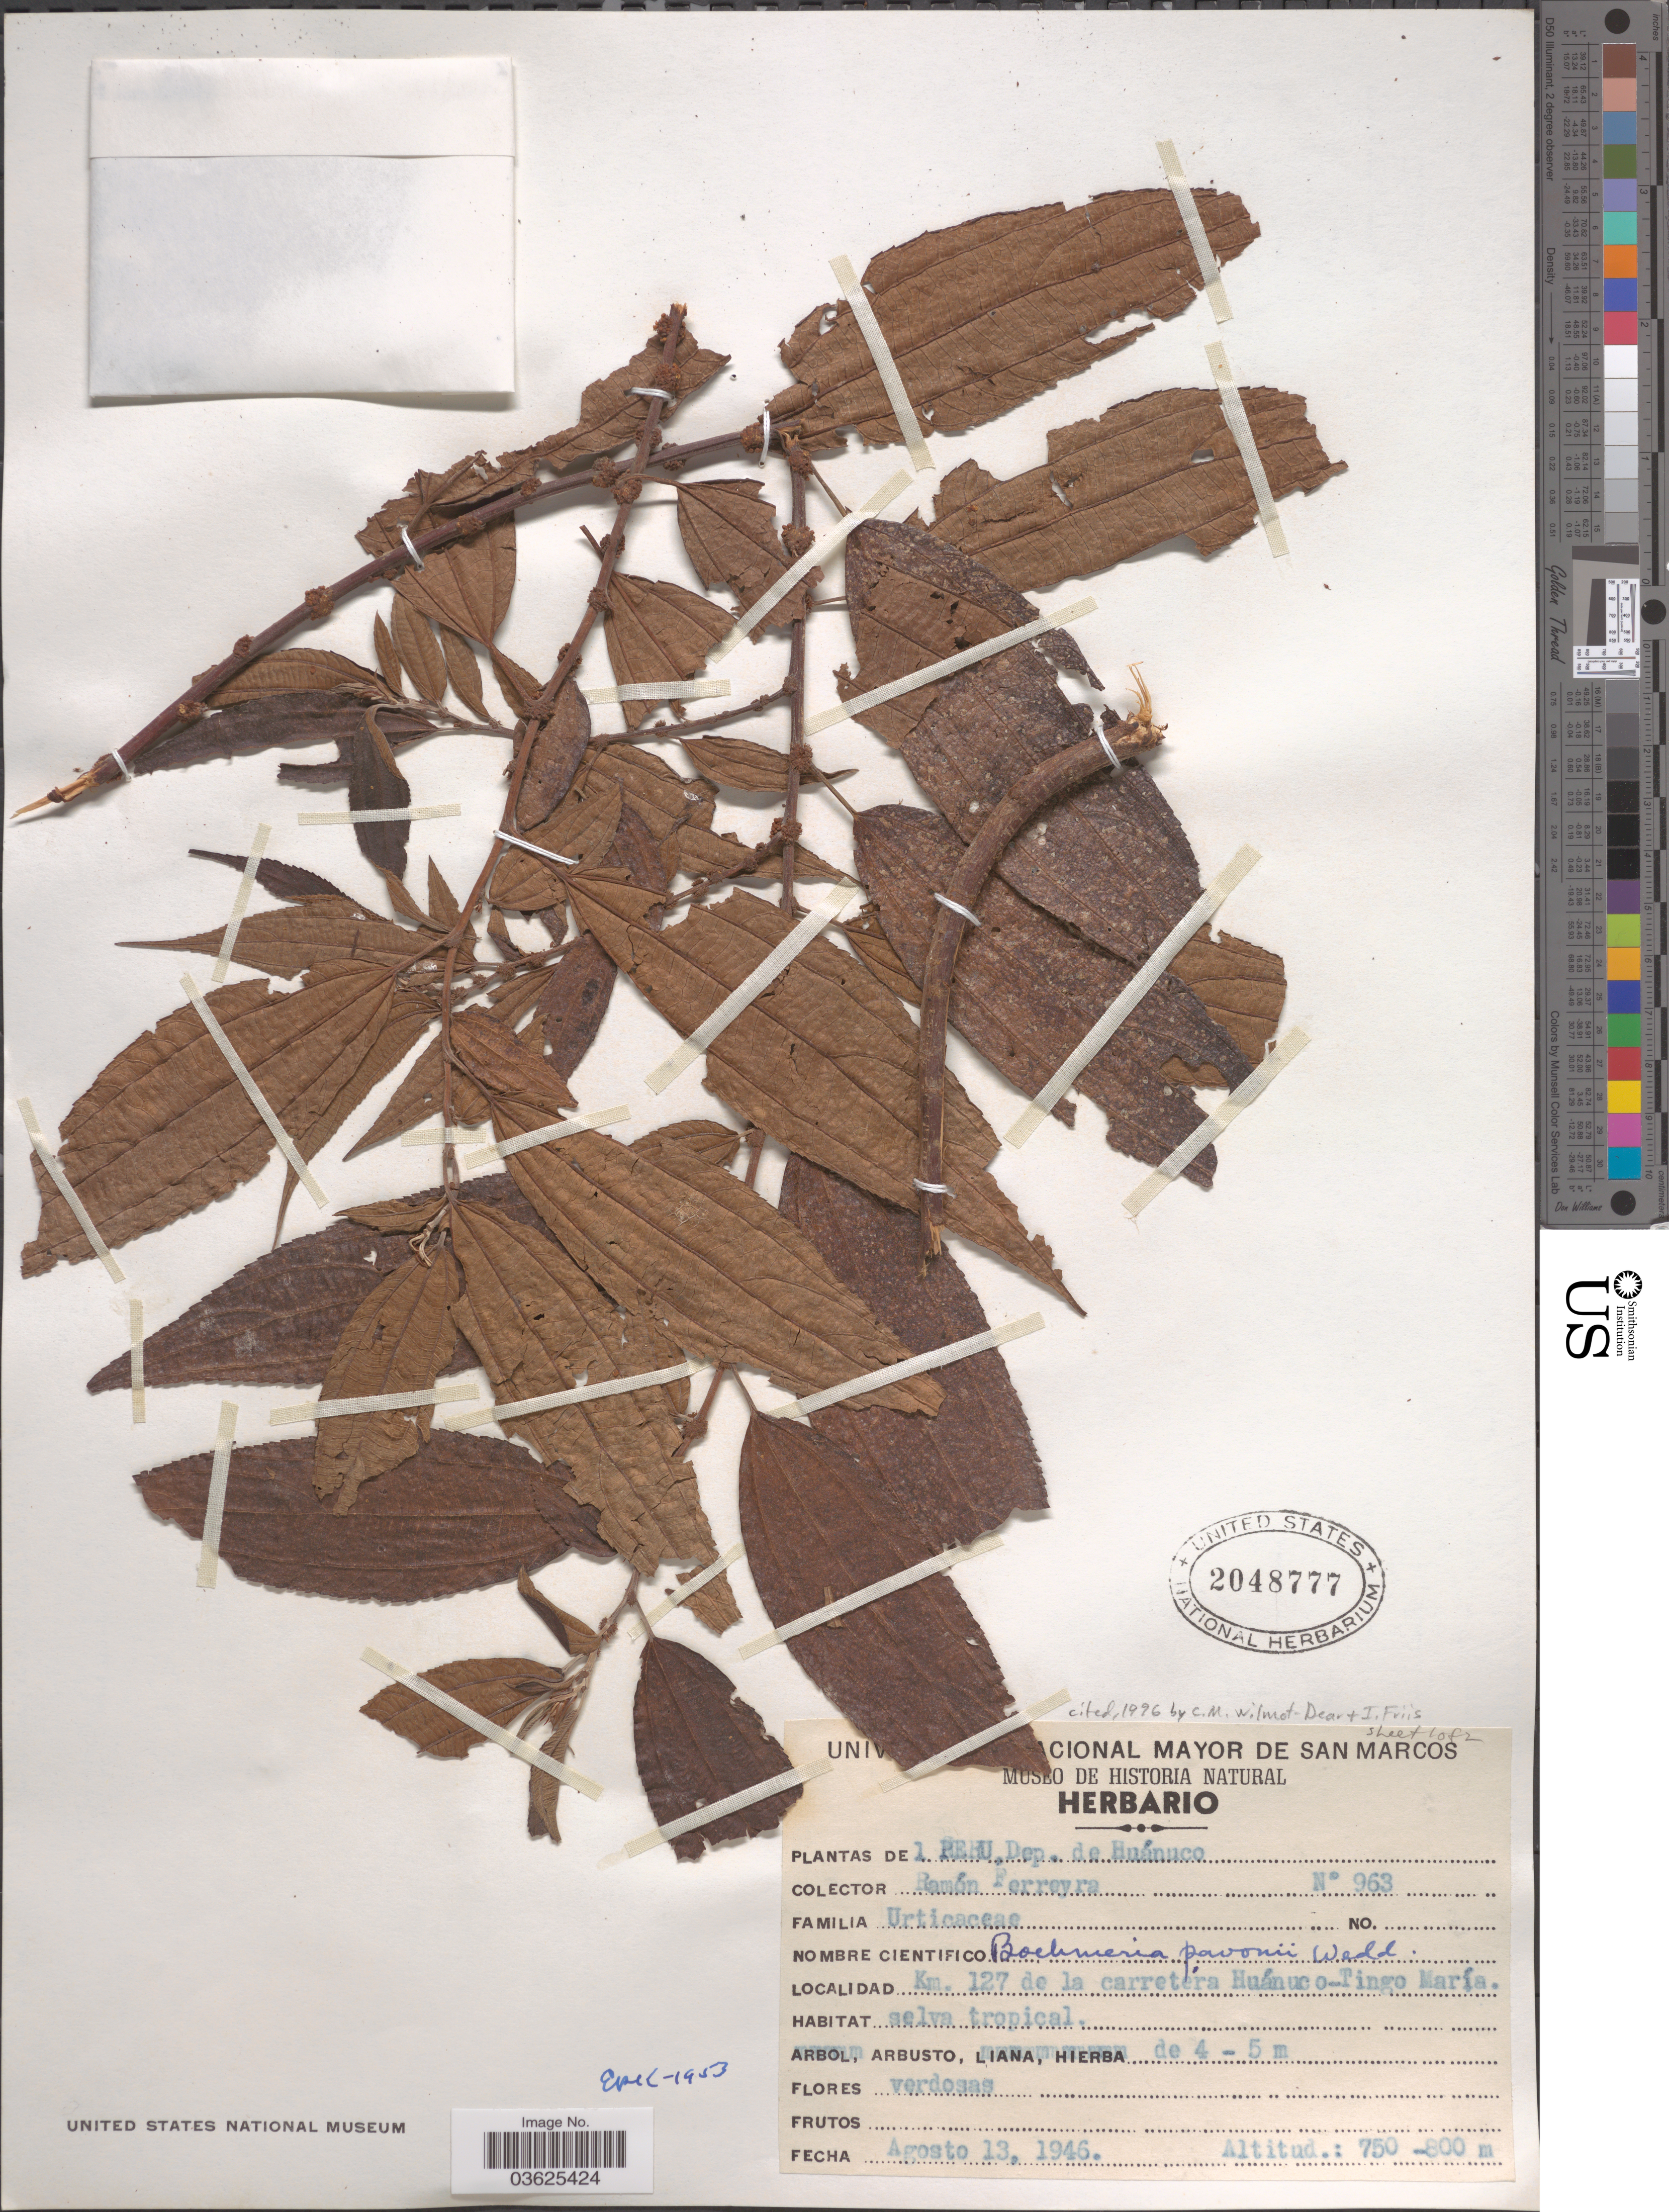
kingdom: Plantae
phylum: Tracheophyta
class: Magnoliopsida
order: Rosales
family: Urticaceae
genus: Boehmeria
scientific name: Boehmeria pavonii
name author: Wedd.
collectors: R. A. Ferreyra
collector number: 963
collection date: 1946-08-13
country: Peru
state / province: Huánuco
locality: Km. 127 de la carretera Huánuco o-Tingo María.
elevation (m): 750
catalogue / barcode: US 2048777